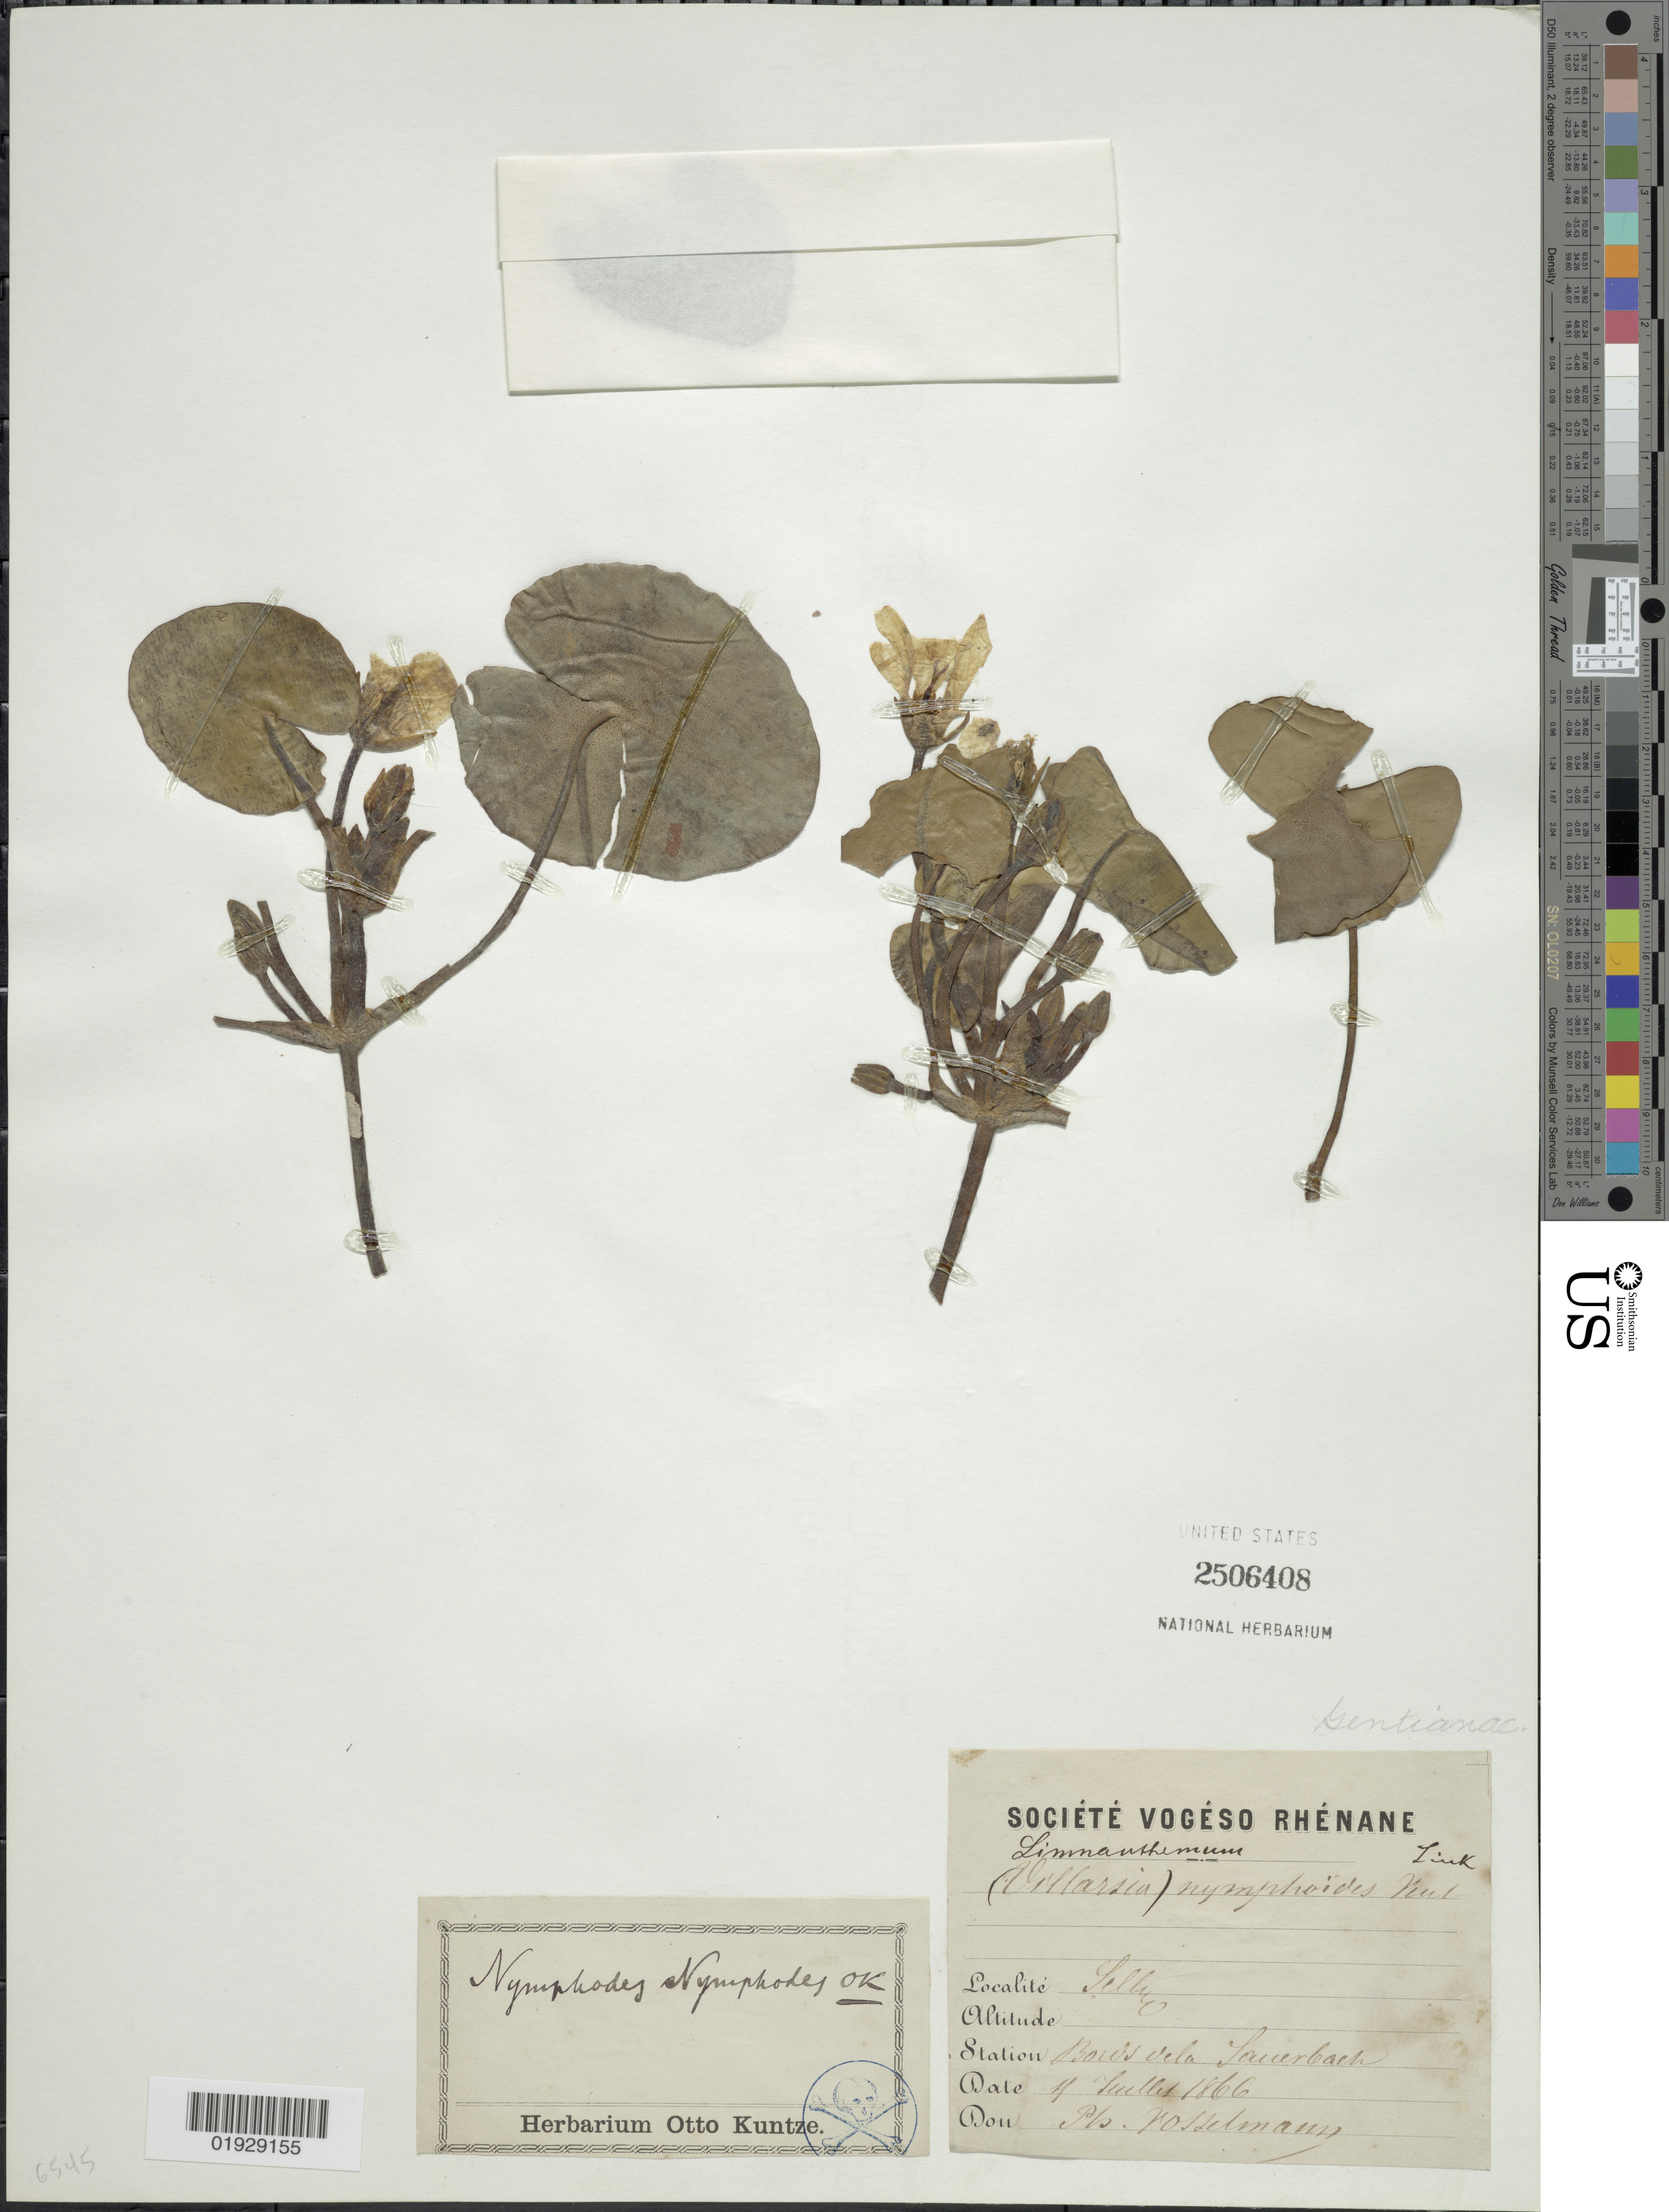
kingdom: Plantae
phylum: Tracheophyta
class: Magnoliopsida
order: Asterales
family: Menyanthaceae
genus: Nymphoides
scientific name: Nymphoides nymphaeoides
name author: (L.) Britton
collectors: ex Herb. O. Kuntze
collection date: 1866-07-04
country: Germany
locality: Selly [interpreted]. Station Bords de la Sauerbach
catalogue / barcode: US 2506408